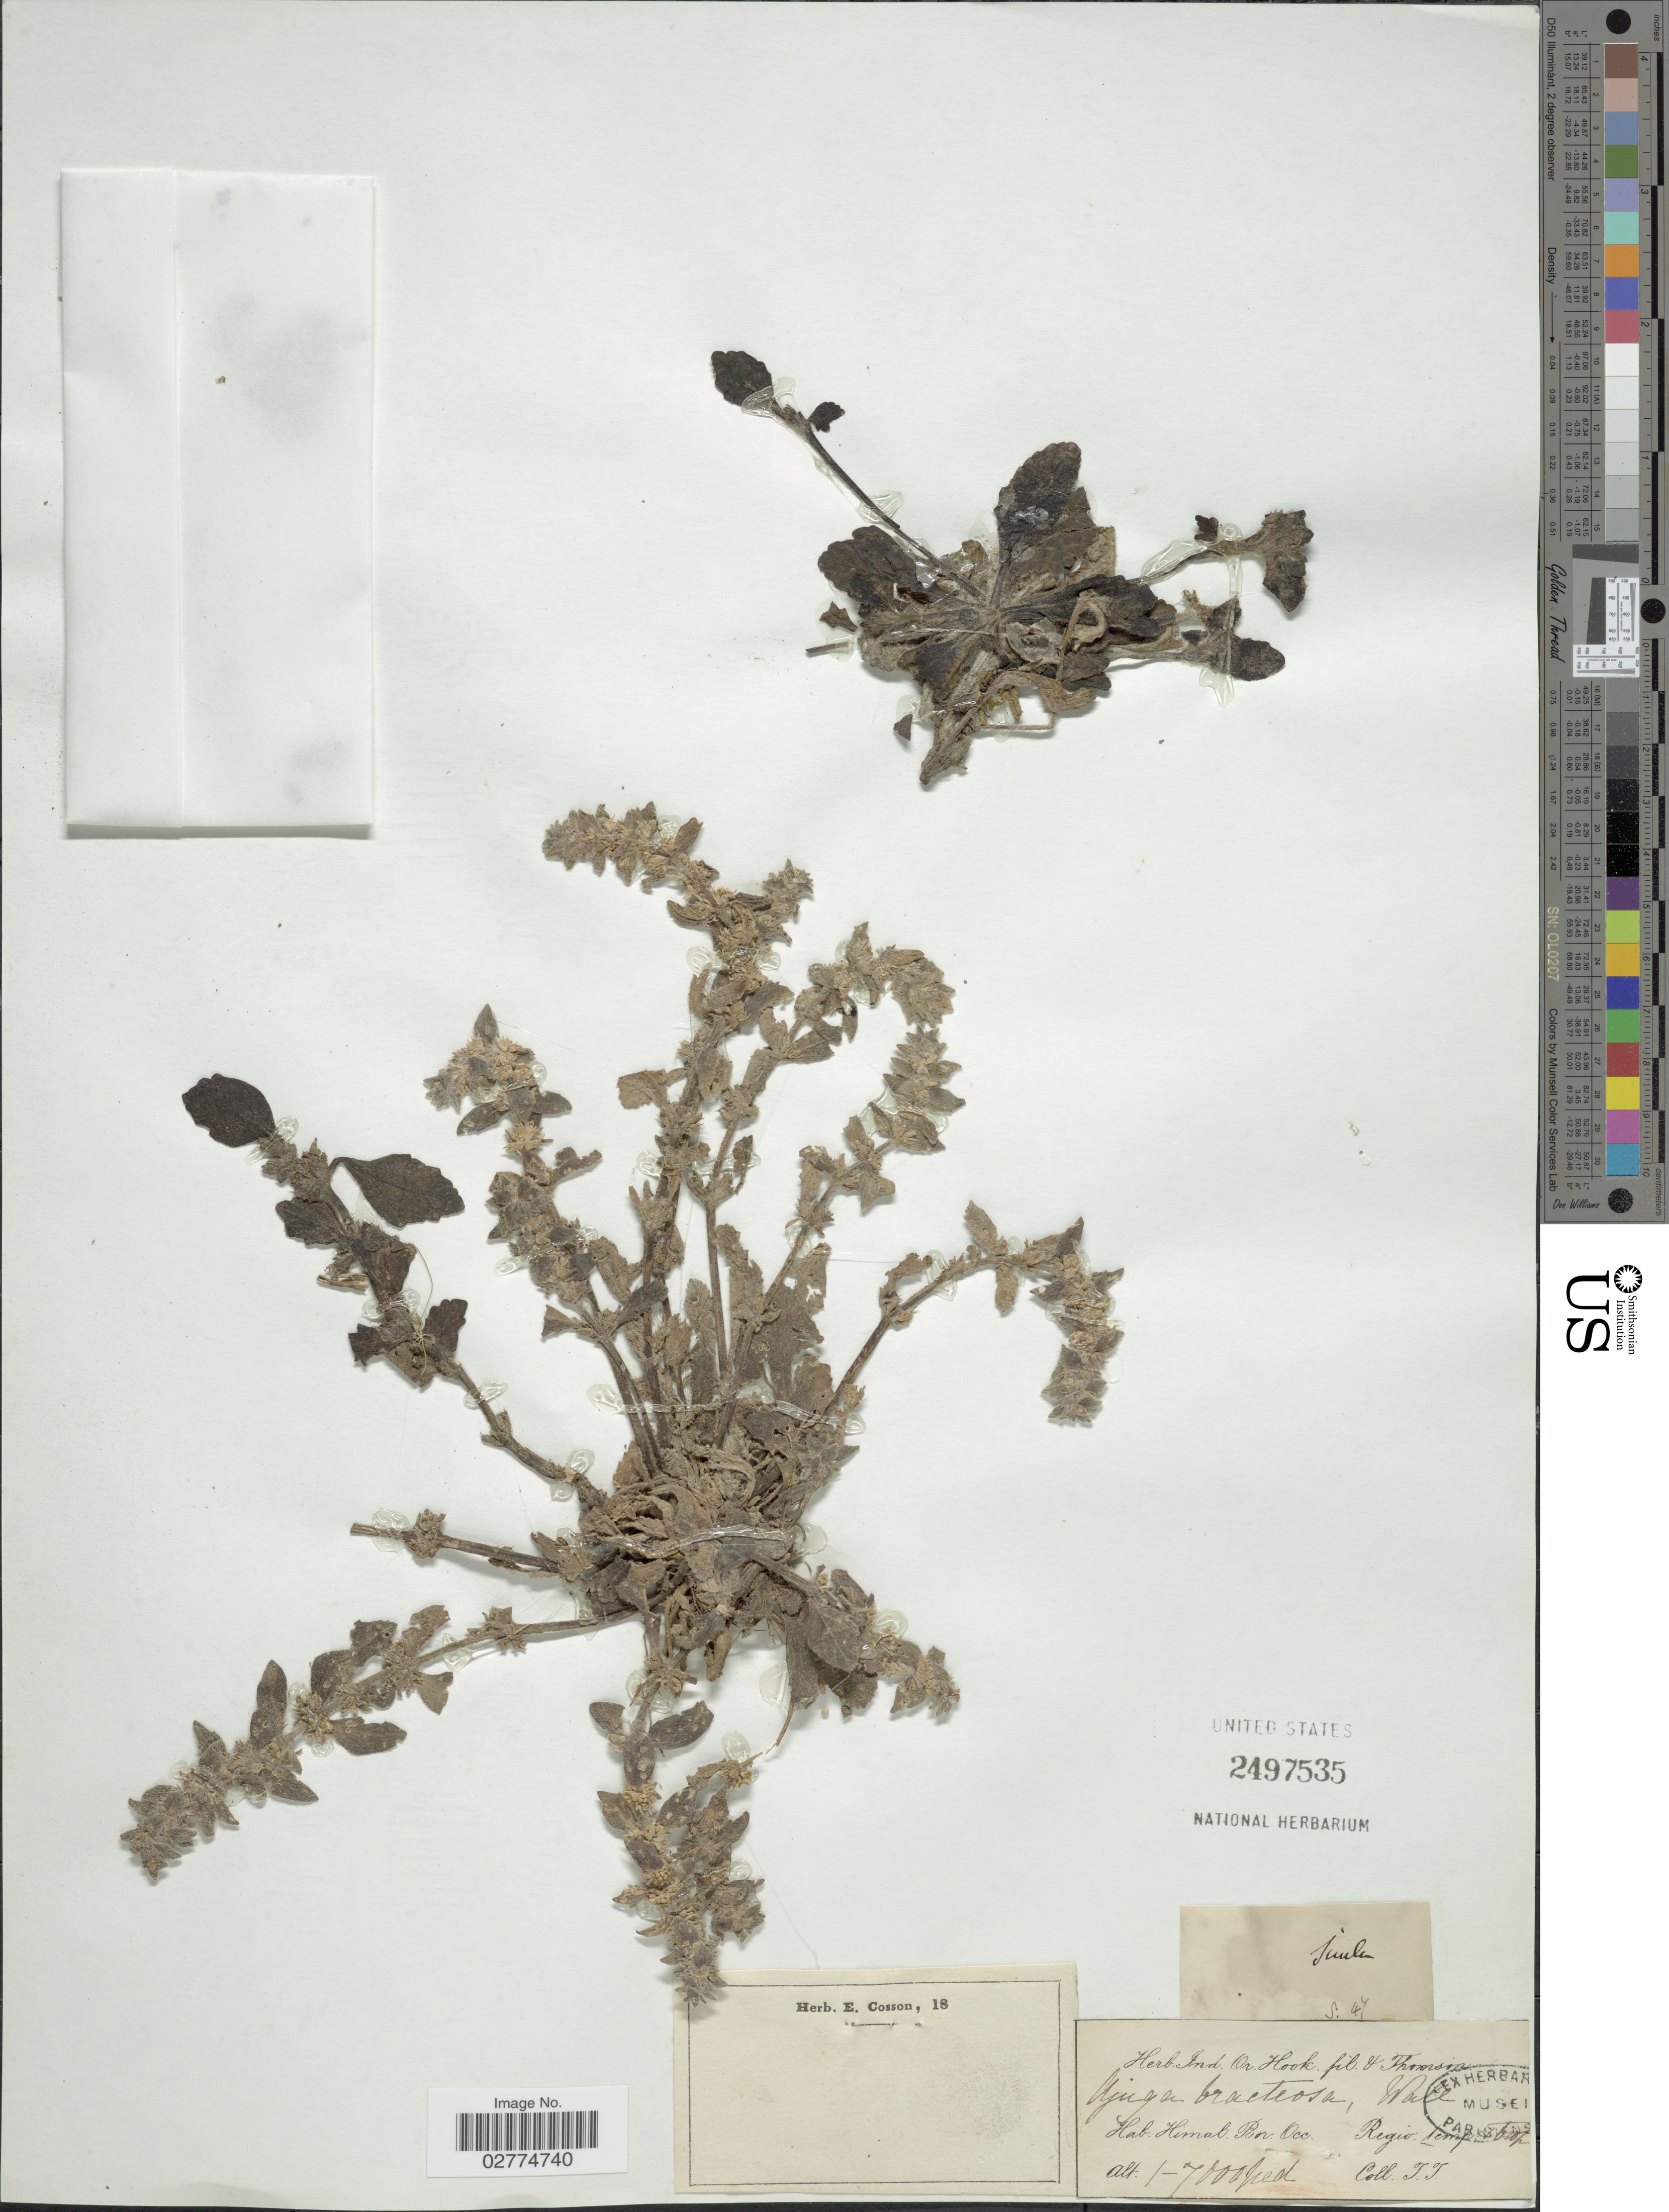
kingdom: Plantae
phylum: Tracheophyta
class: Magnoliopsida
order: Lamiales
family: Lamiaceae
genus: Ajuga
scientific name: Ajuga bracteosa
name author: Wall. ex Benth.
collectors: T. Thomson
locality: Himal. Bor. Occ., Regio temp. & trop.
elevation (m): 305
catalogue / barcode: US 2497535